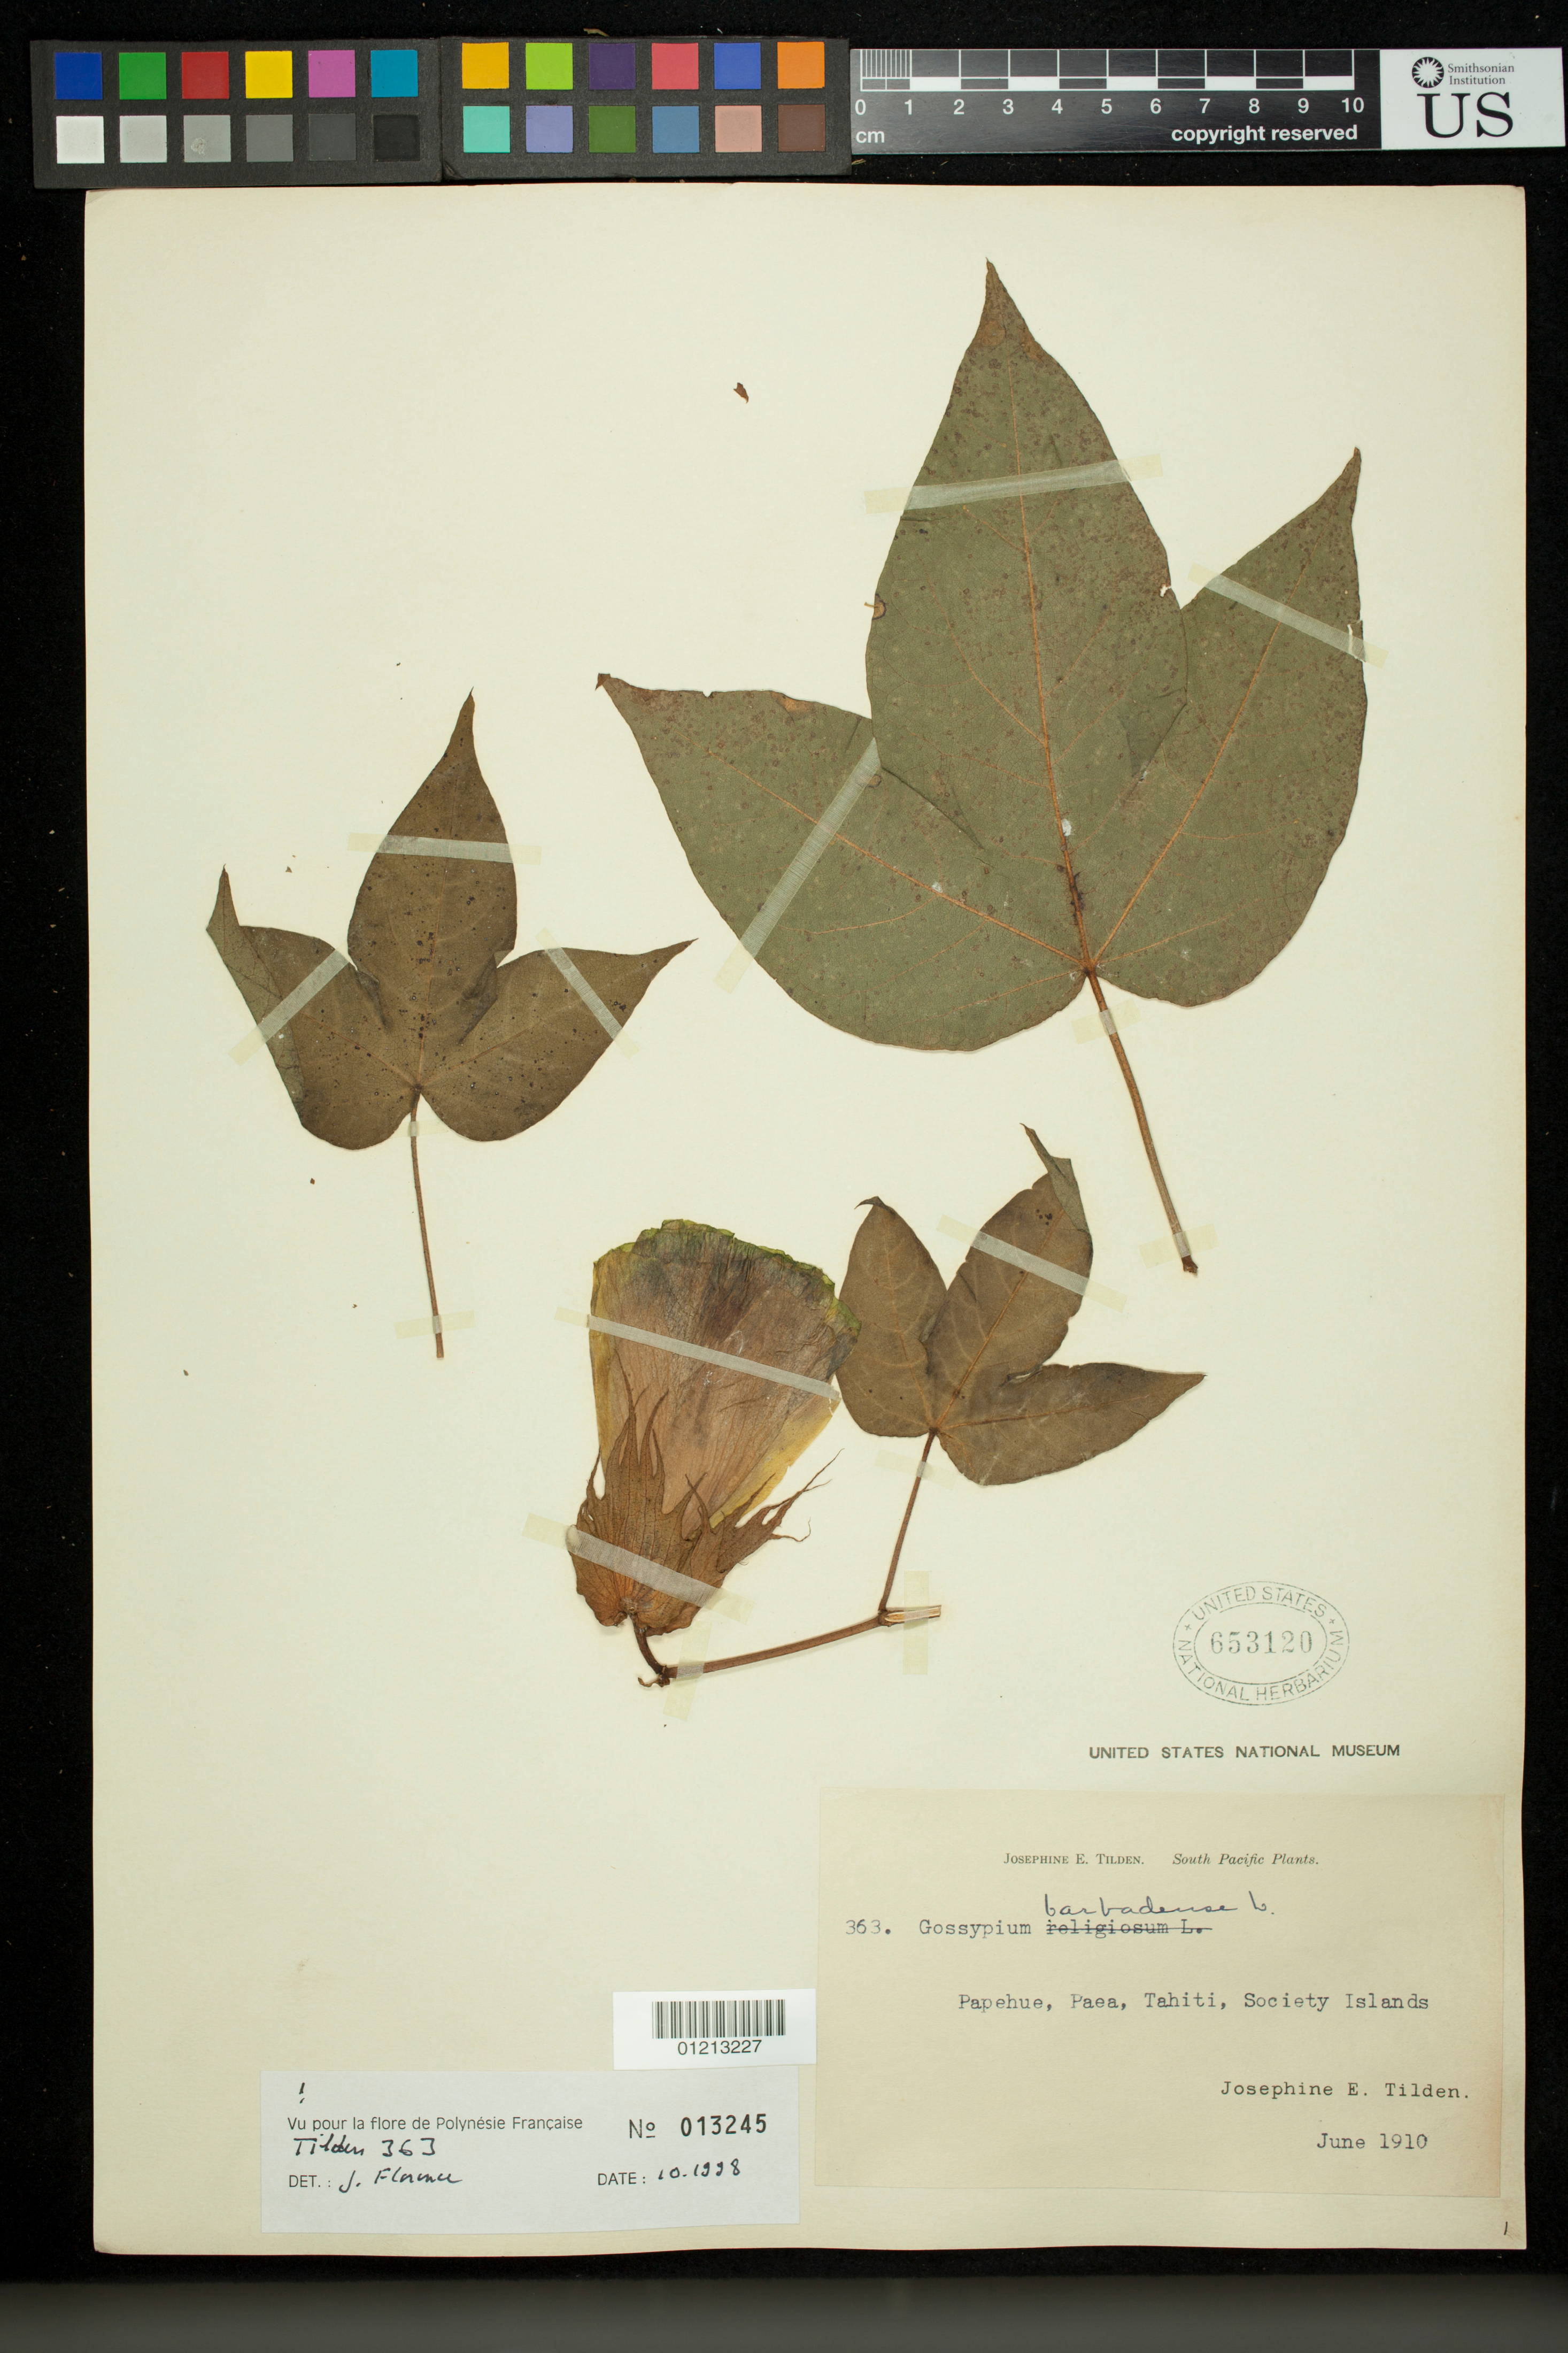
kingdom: Plantae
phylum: Tracheophyta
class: Magnoliopsida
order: Malvales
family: Malvaceae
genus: Gossypium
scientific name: Gossypium barbadense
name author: L.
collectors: J. E. Tilden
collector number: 363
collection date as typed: Jun 1910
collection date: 1910-06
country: French Polynesia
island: Tahiti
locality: Papehue, Paea, Tahiti, Society Islands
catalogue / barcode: US 653120